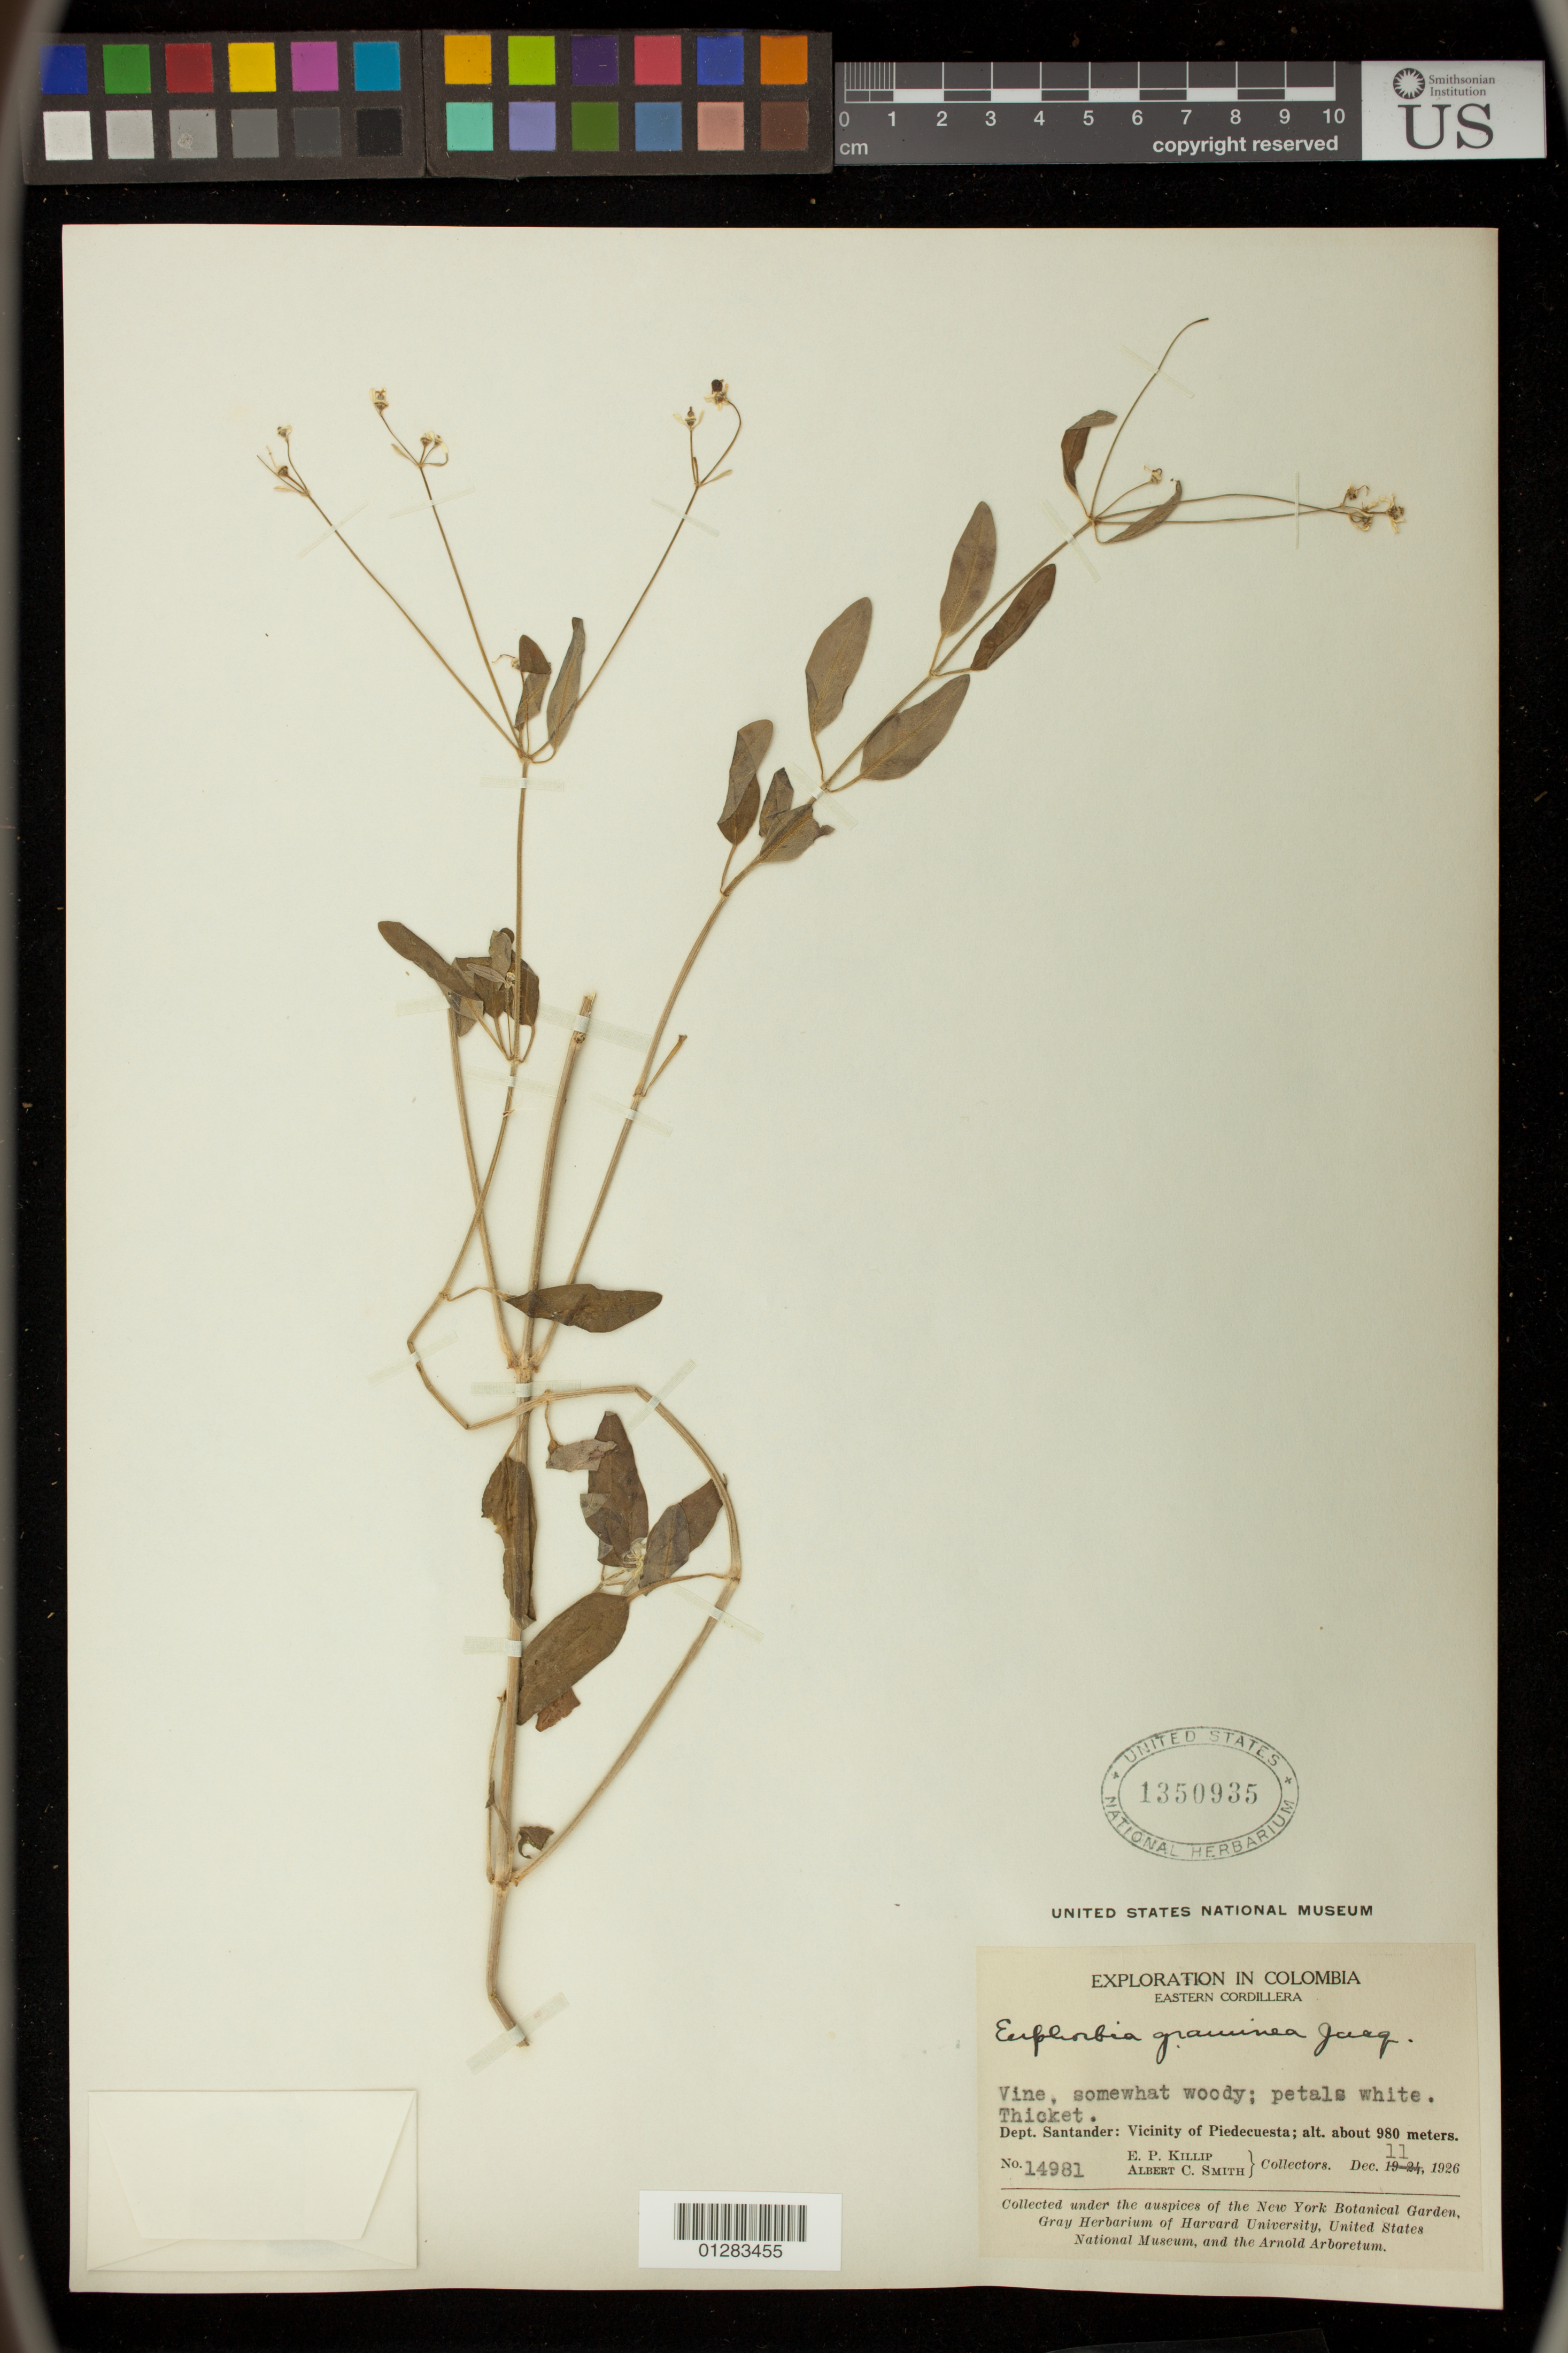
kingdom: Plantae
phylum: Tracheophyta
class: Magnoliopsida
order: Malpighiales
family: Euphorbiaceae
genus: Euphorbia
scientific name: Euphorbia graminea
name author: Jacq.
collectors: E. P. Killip & A. C. Smith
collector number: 14981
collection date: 1926-12-11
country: Colombia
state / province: Santander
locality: Eastern Cordillera. Vicinity of Piedecuesta.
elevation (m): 980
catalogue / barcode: US 1350935